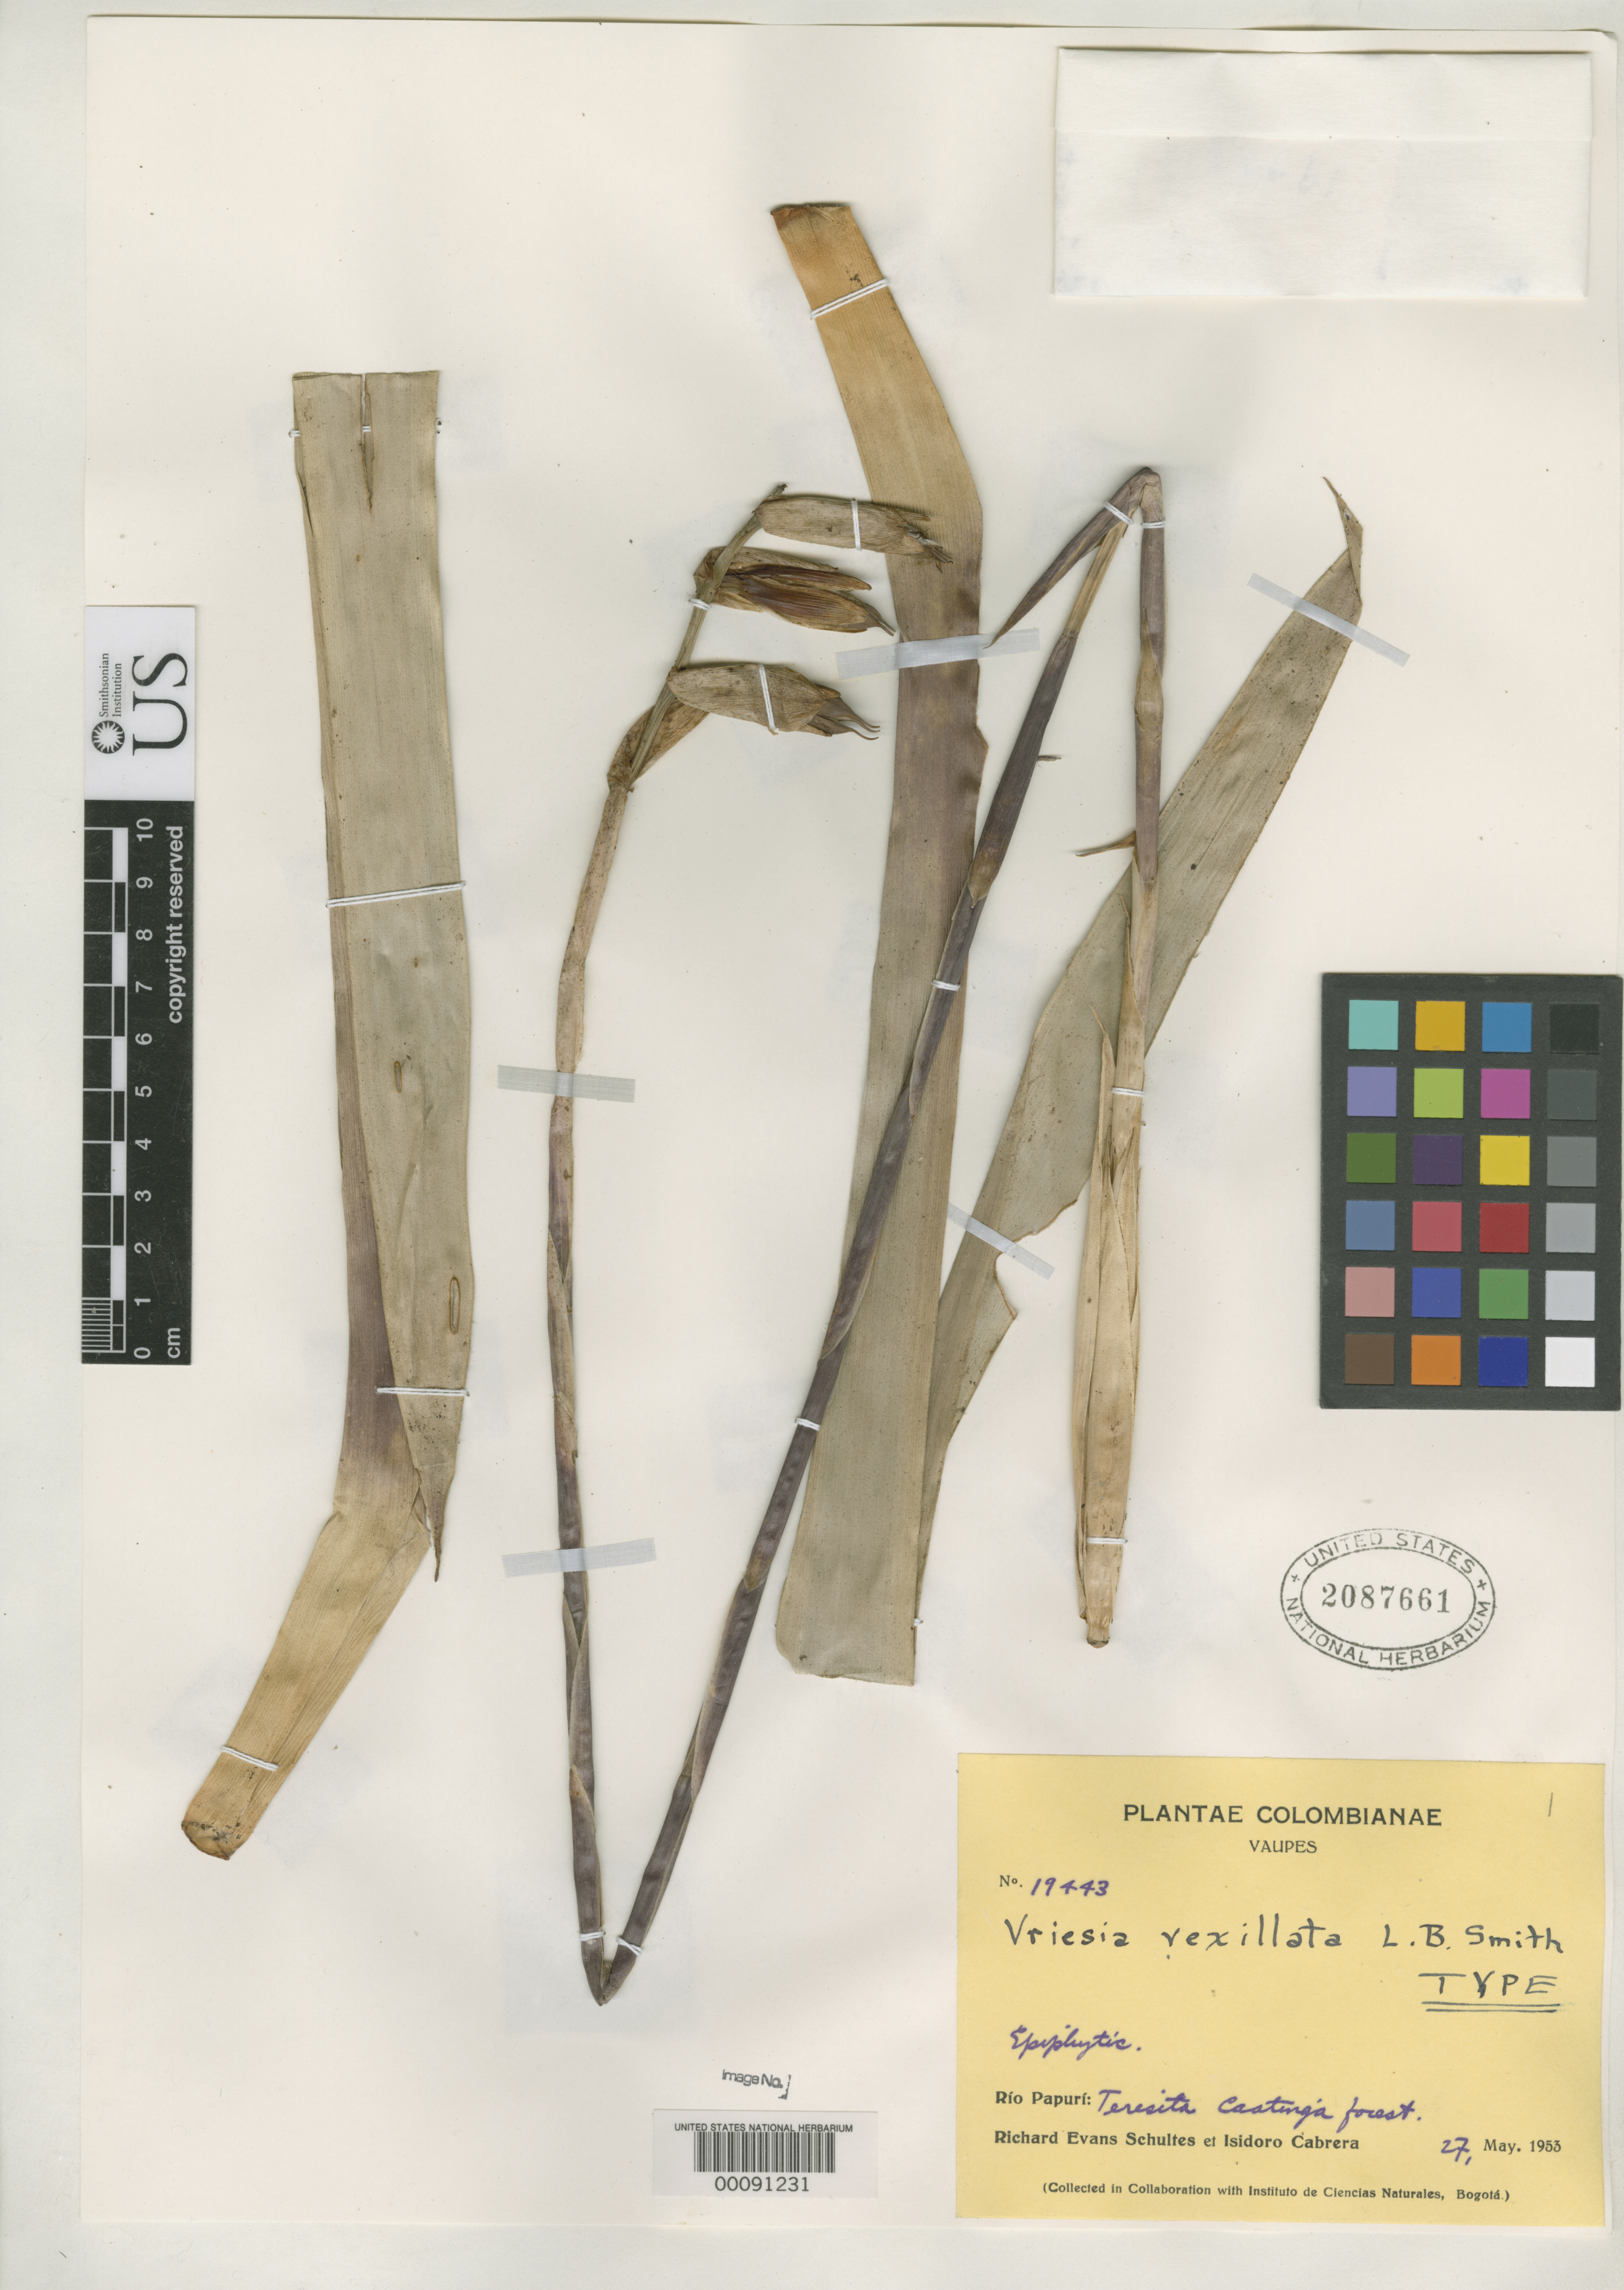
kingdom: Plantae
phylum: Tracheophyta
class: Liliopsida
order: Poales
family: Bromeliaceae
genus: Vriesea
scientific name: Vriesea vexillata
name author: L.B. Sm. in R.E. Schult.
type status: Holotype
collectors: R. E. Schultes & I. Cabrera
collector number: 19443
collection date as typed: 27 May 1953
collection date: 1953-05-27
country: Colombia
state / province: Vaupés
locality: Rio Papuri, Teresita.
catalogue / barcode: US 2087661